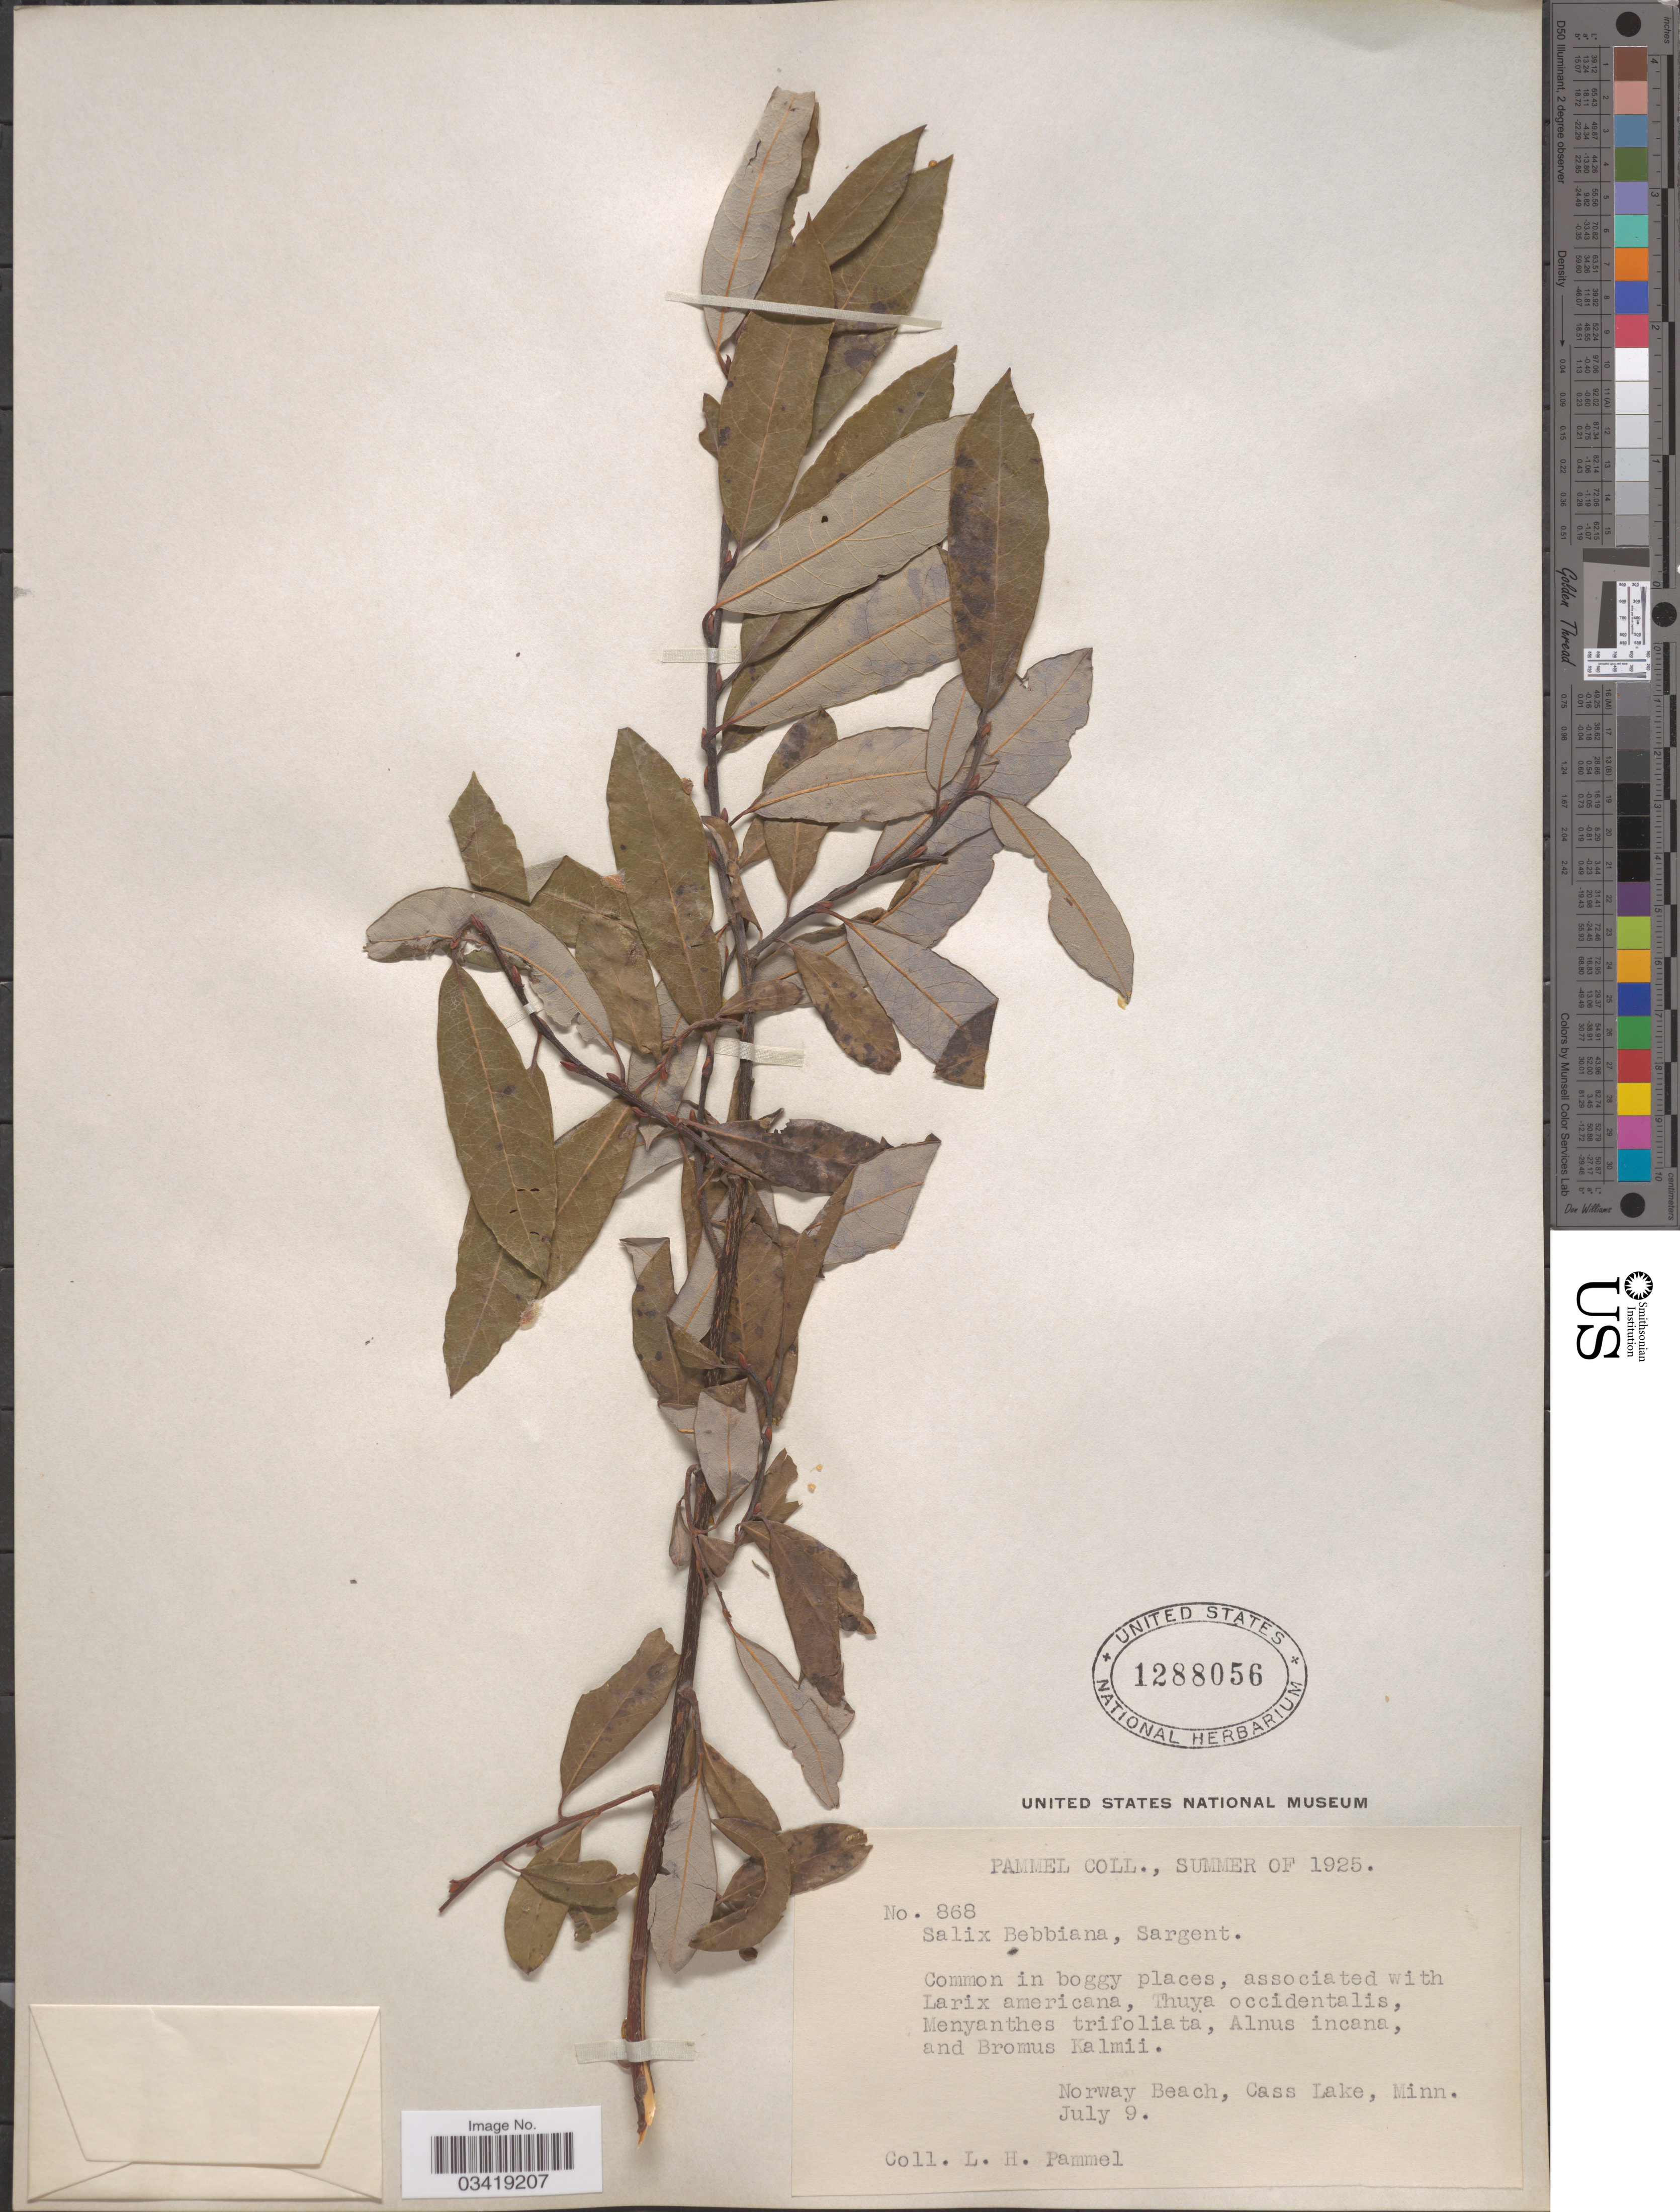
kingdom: Plantae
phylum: Tracheophyta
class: Magnoliopsida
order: Malpighiales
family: Salicaceae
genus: Salix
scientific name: Salix bebbiana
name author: Sarg.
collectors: L. Pammel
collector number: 868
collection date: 1925-07-09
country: United States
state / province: Minnesota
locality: Norway Beach, Cass Lake.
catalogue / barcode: US 1288056